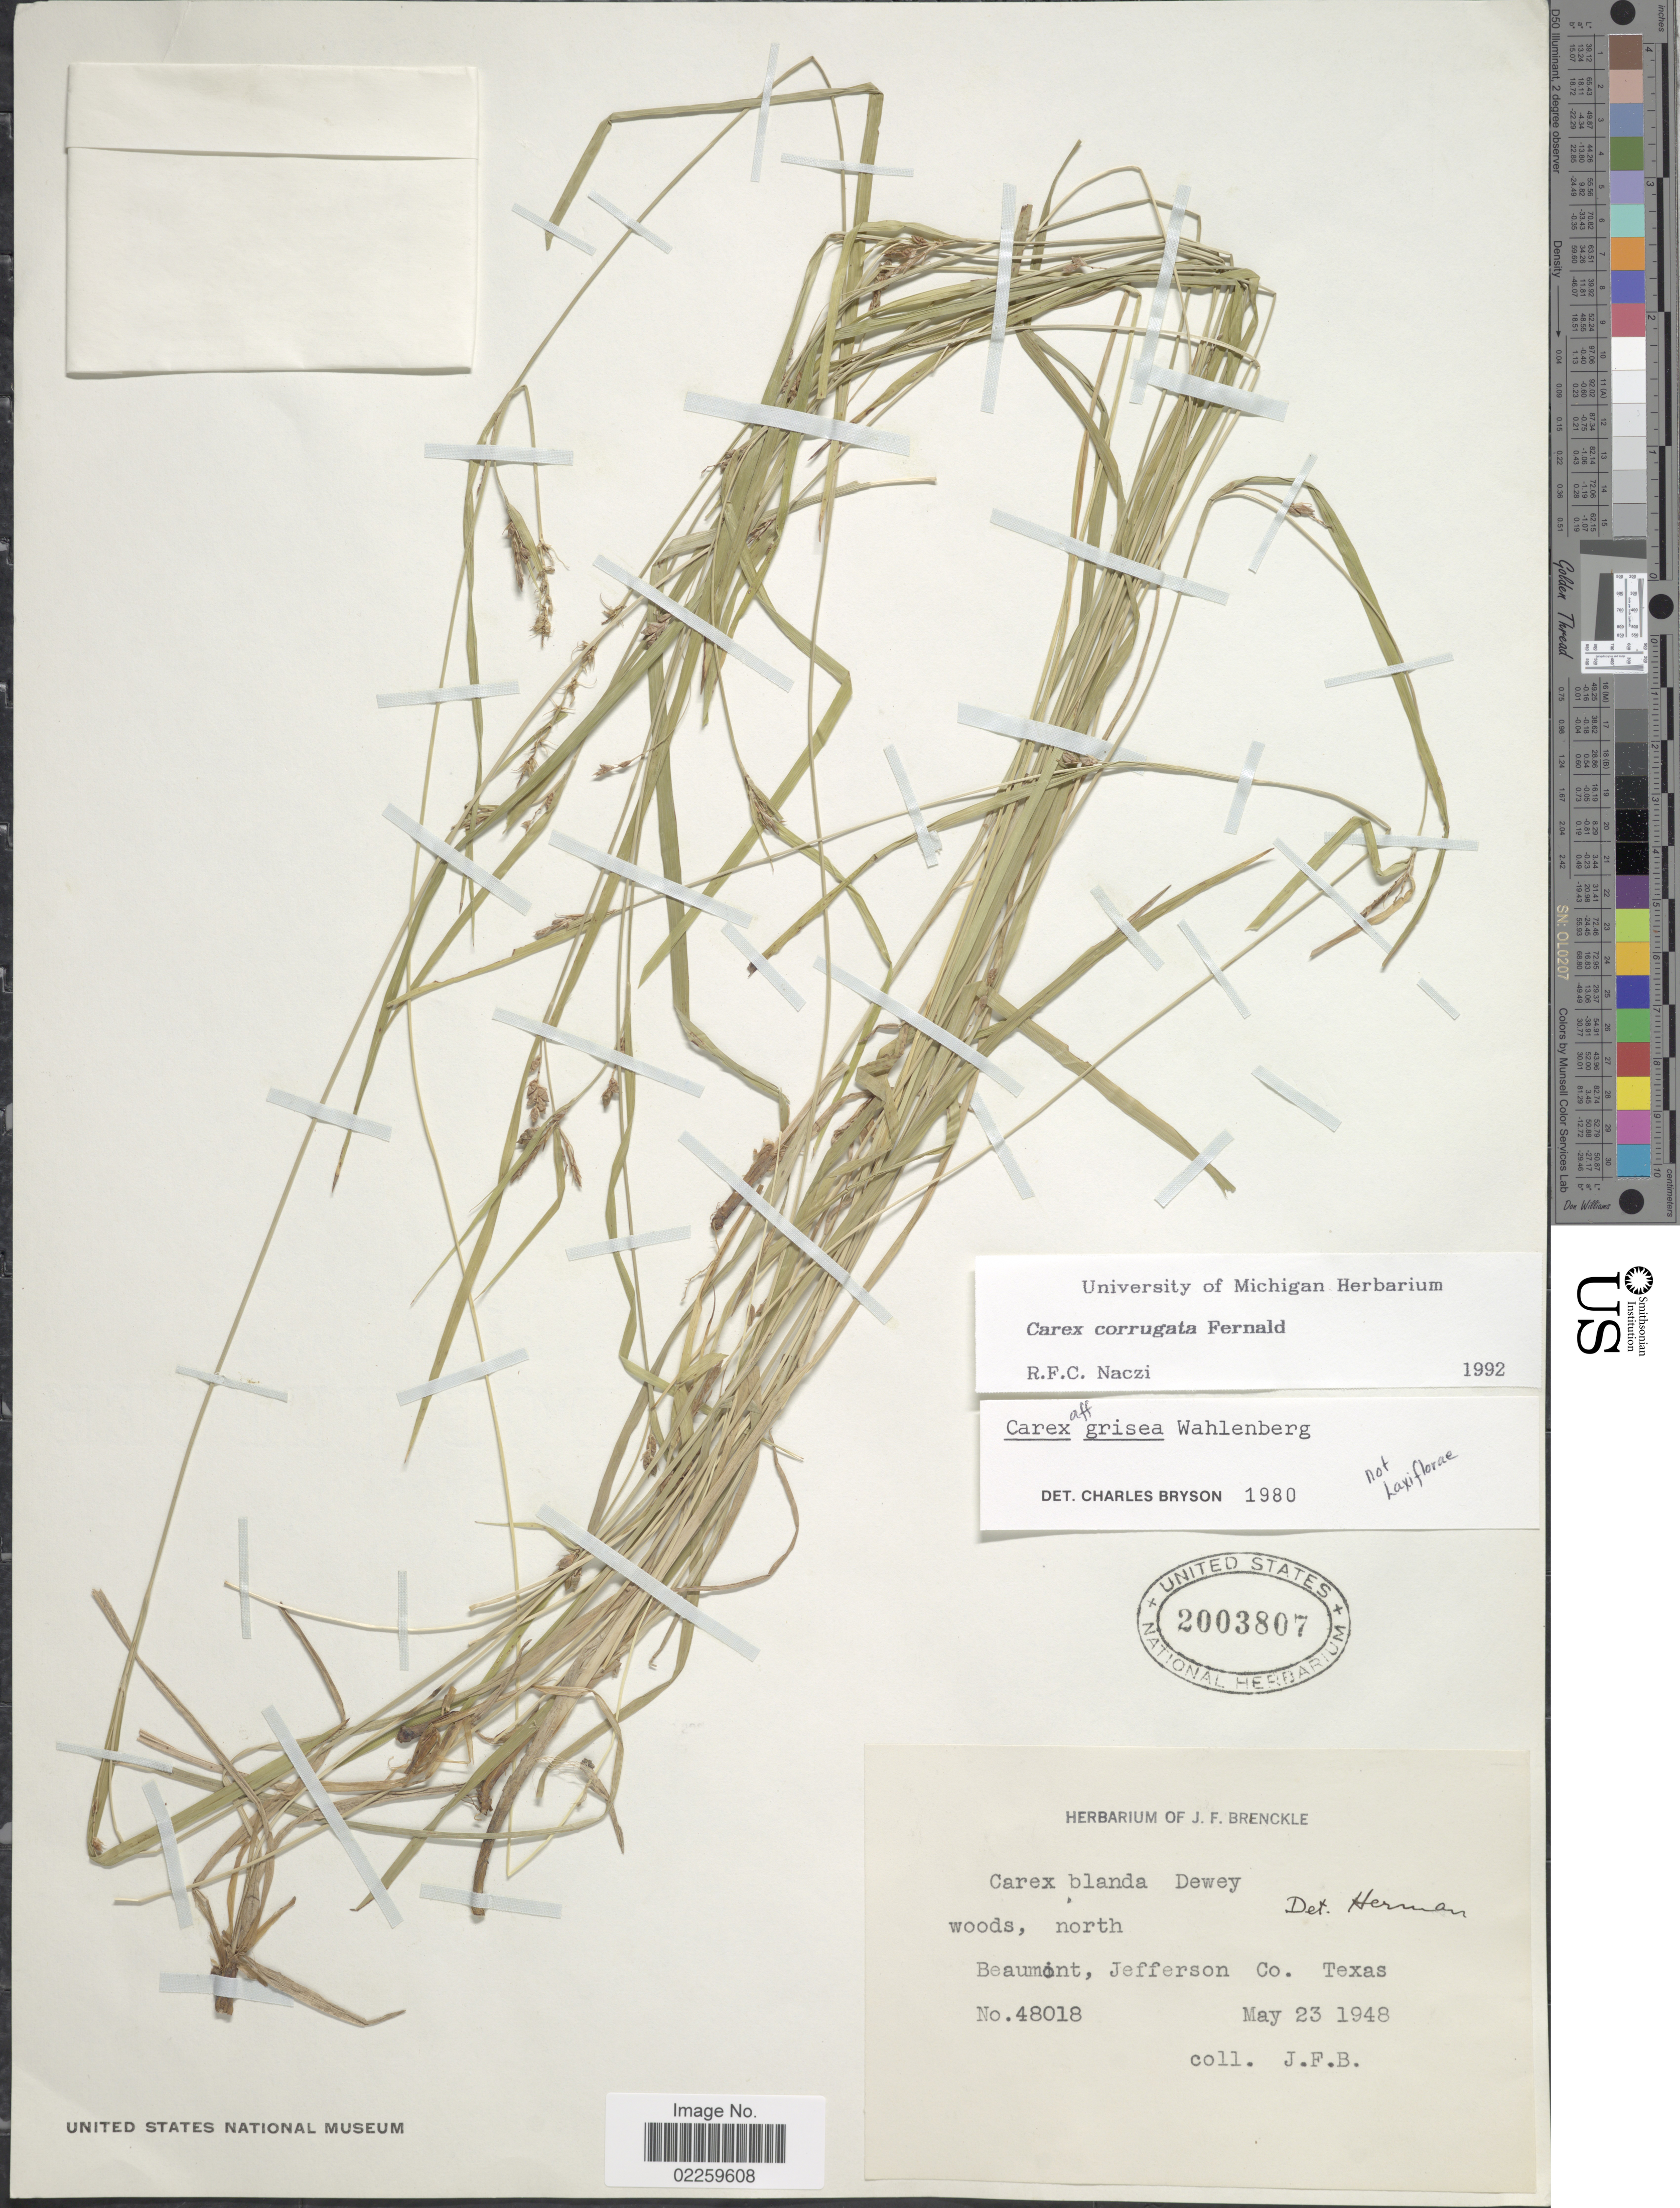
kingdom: Plantae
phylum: Tracheophyta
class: Liliopsida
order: Poales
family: Cyperaceae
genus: Carex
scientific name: Carex corrugata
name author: Fernald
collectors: J. Brenckle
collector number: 48018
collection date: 1948-05-23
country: United States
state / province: Texas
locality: North, Beaumont, Jefferson Co. Texas.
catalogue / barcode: US 2003807